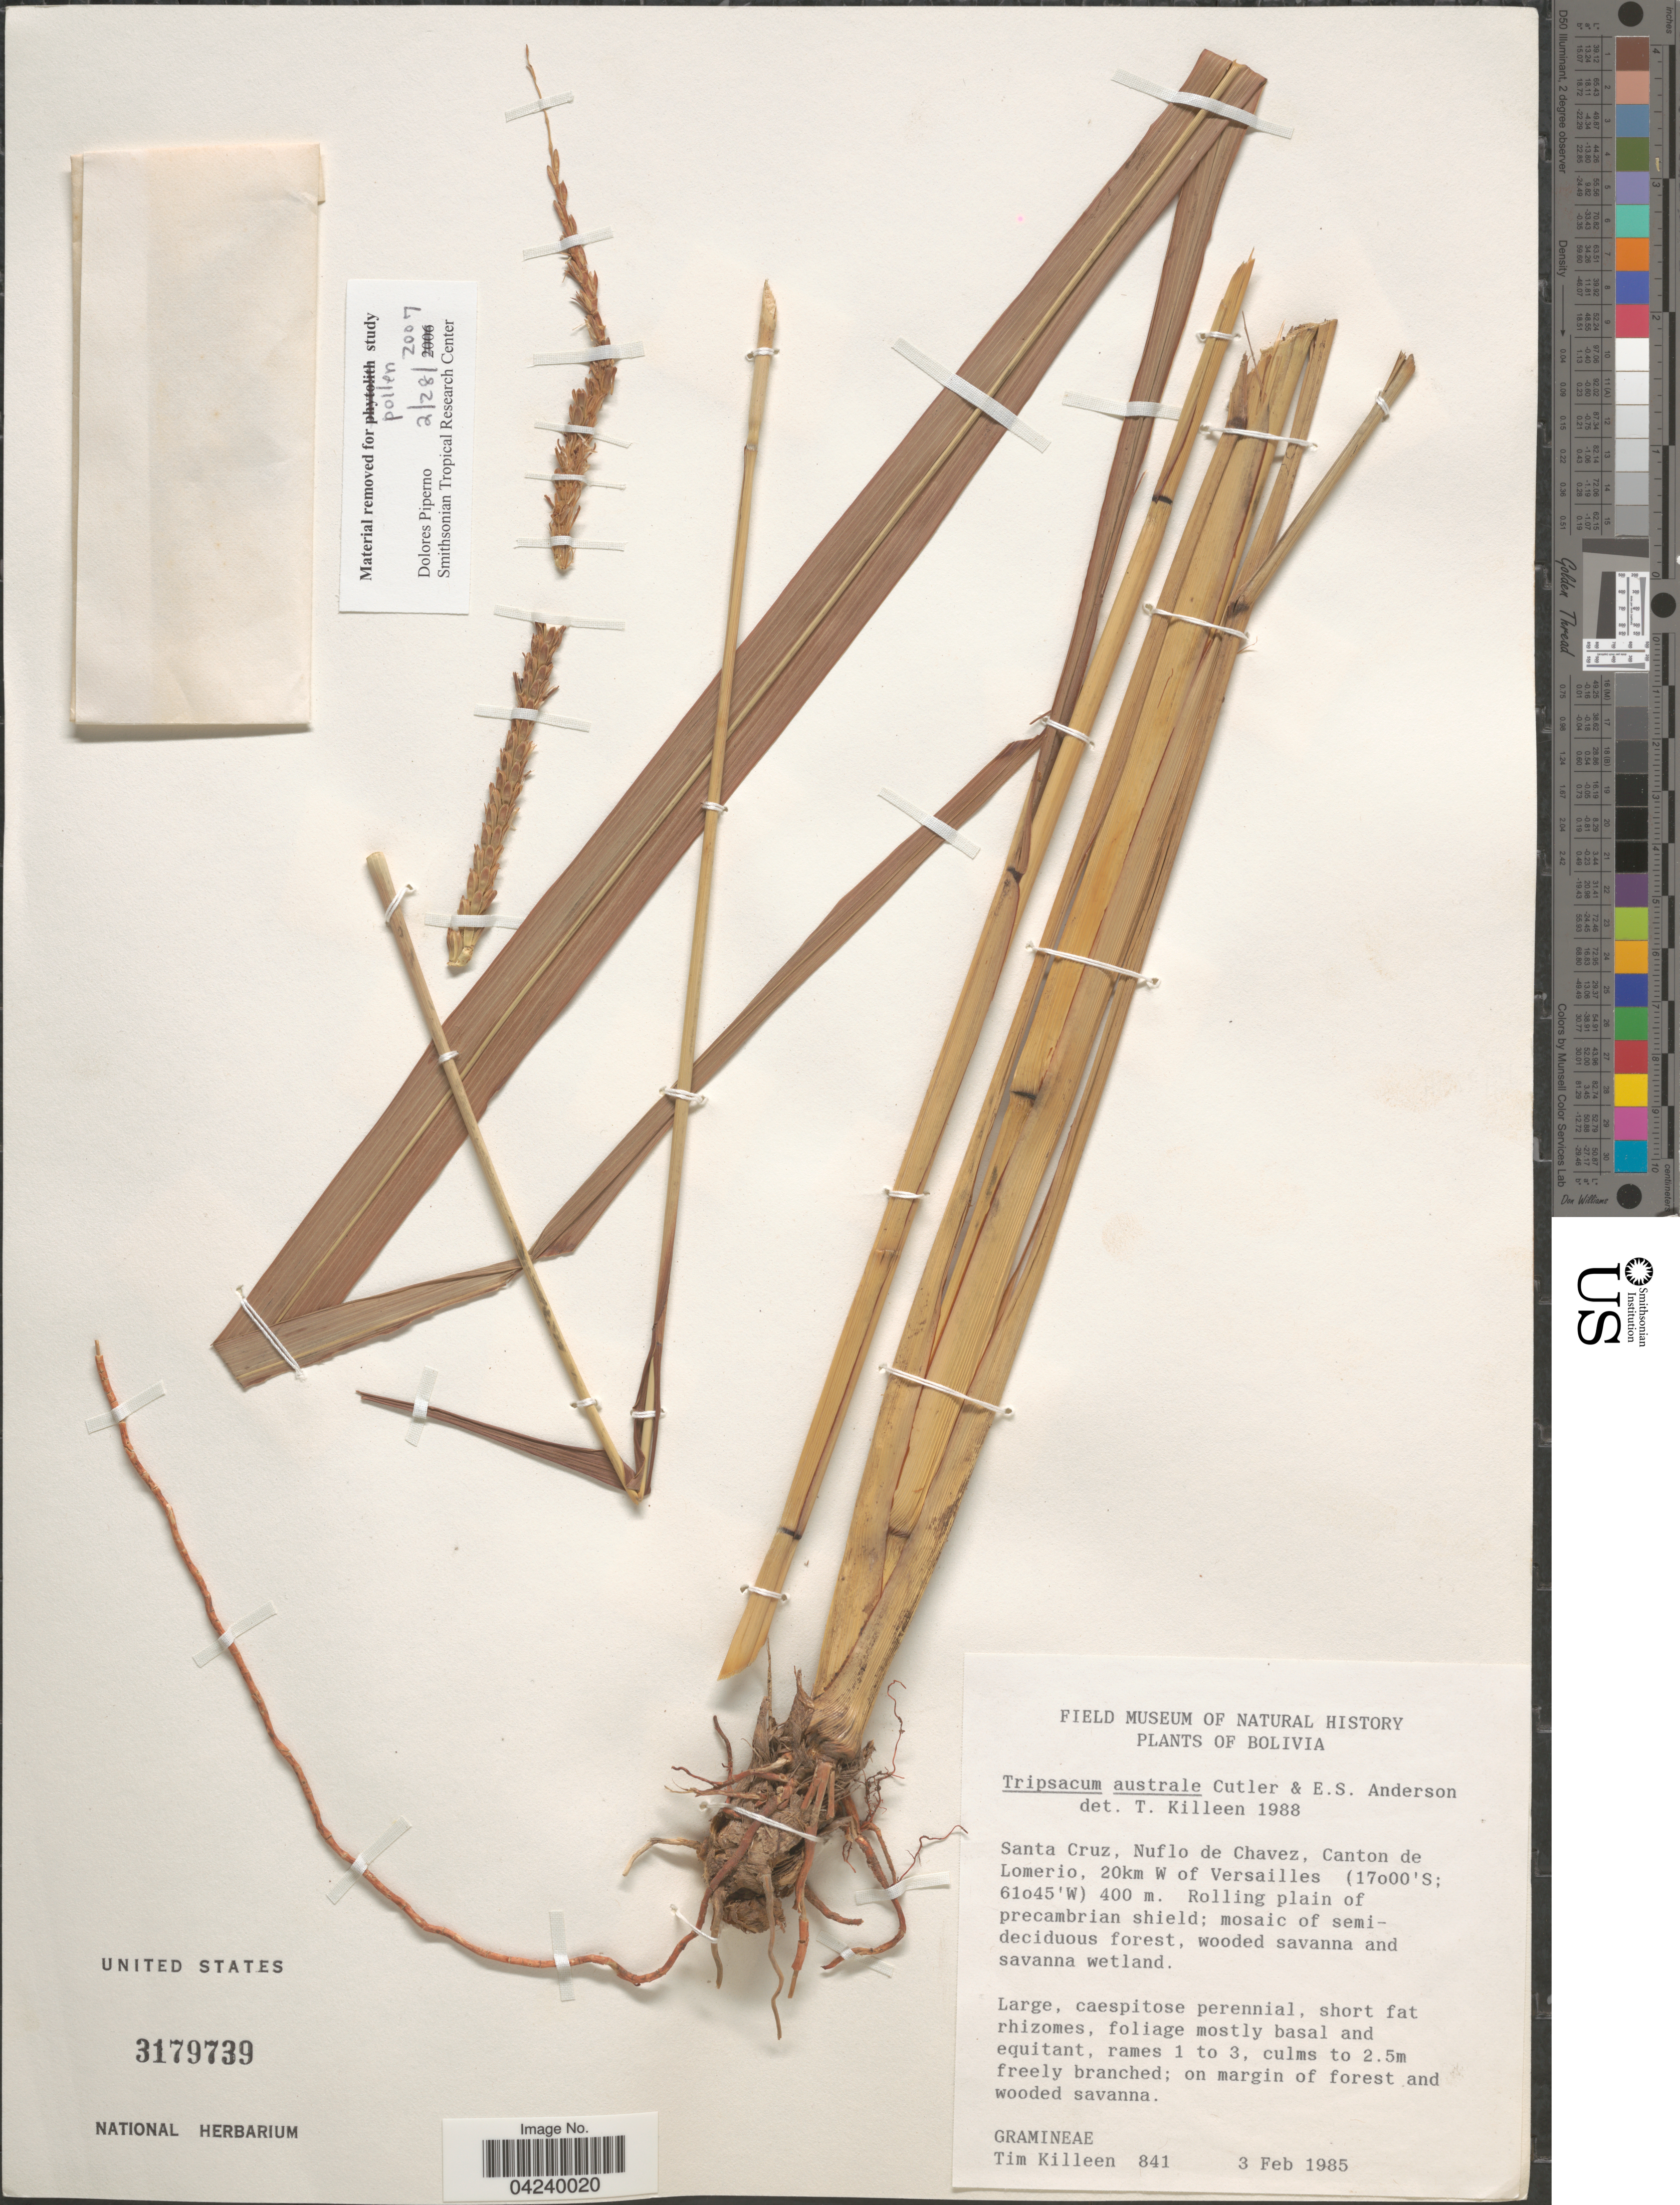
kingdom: Plantae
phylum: Tracheophyta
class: Liliopsida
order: Poales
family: Poaceae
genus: Tripsacum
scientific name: Tripsacum australe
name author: H.C. Cutler & E.S. Anderson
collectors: T. J. Killeen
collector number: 841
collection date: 1985-02-03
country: Bolivia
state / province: Santa Cruz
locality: Nuflo de Chavez, Canton de Lomerio, 20km W of Versailles.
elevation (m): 400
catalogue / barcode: US 317739